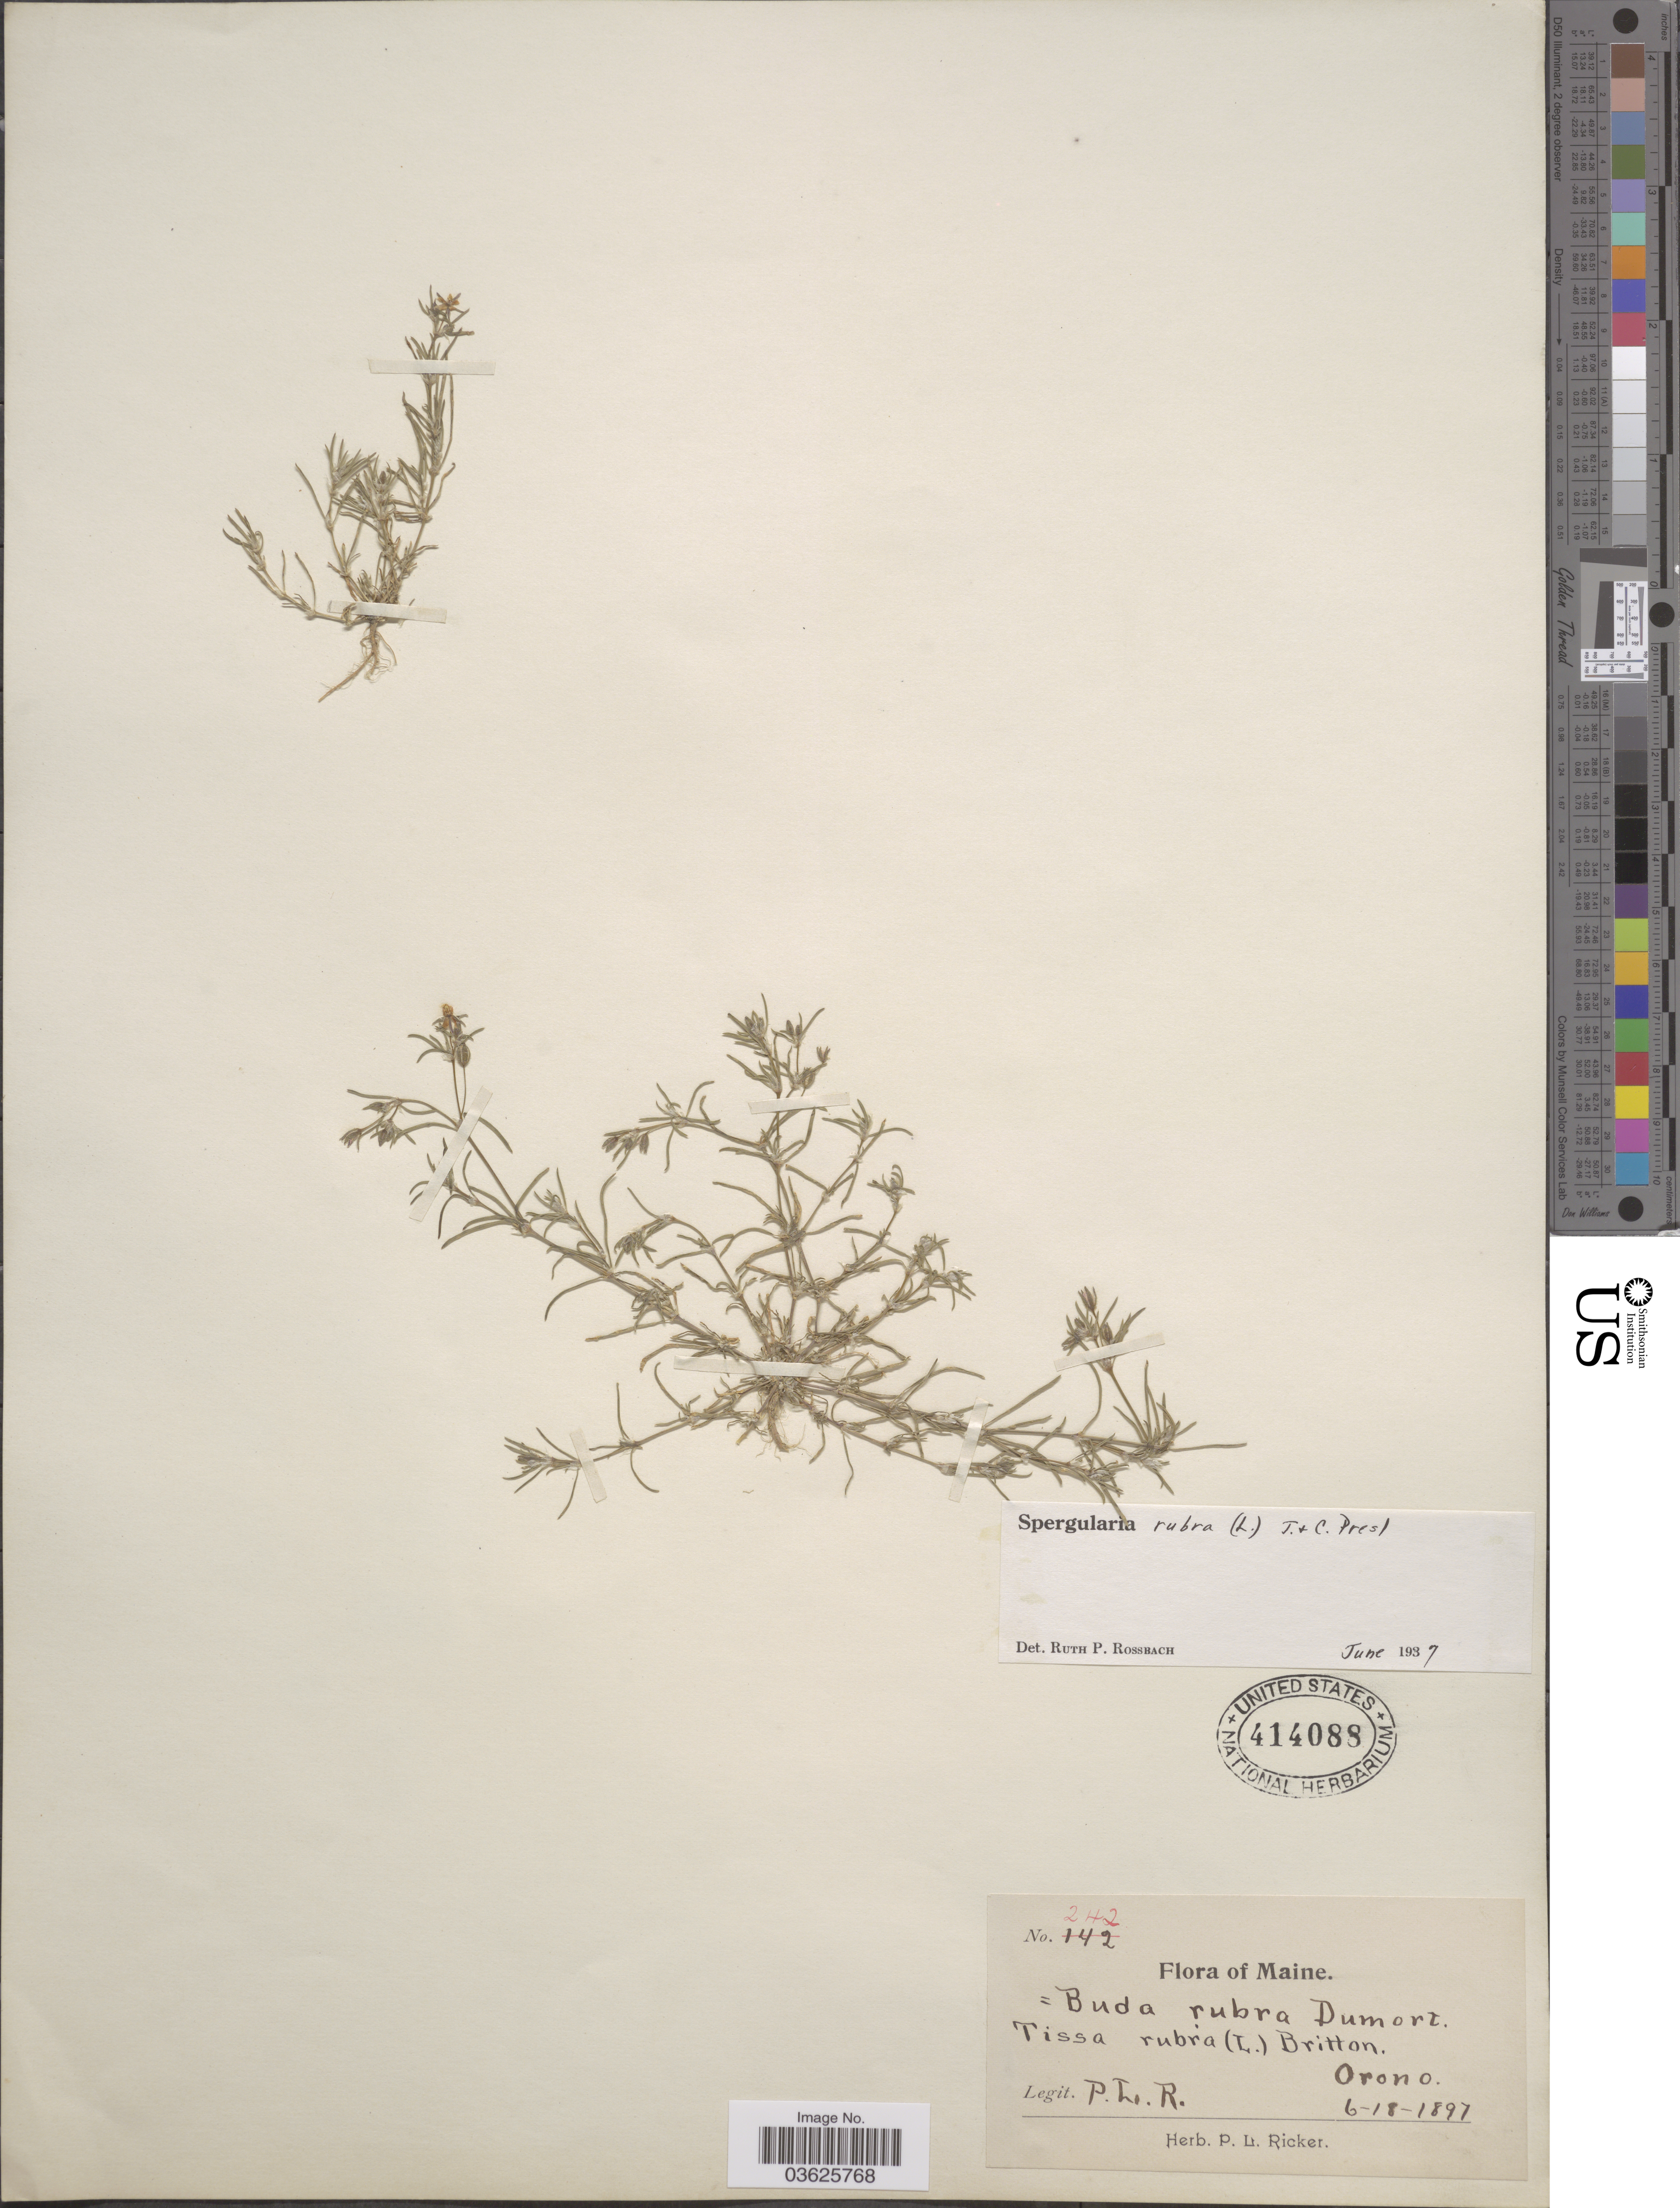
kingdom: Plantae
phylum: Tracheophyta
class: Magnoliopsida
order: Caryophyllales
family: Caryophyllaceae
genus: Spergularia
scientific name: Spergularia rubra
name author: (L.) J. Presl & C. Presl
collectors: P. Ricker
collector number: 242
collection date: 1897-06-18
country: United States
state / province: Maine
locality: Orono.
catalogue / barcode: US 414088